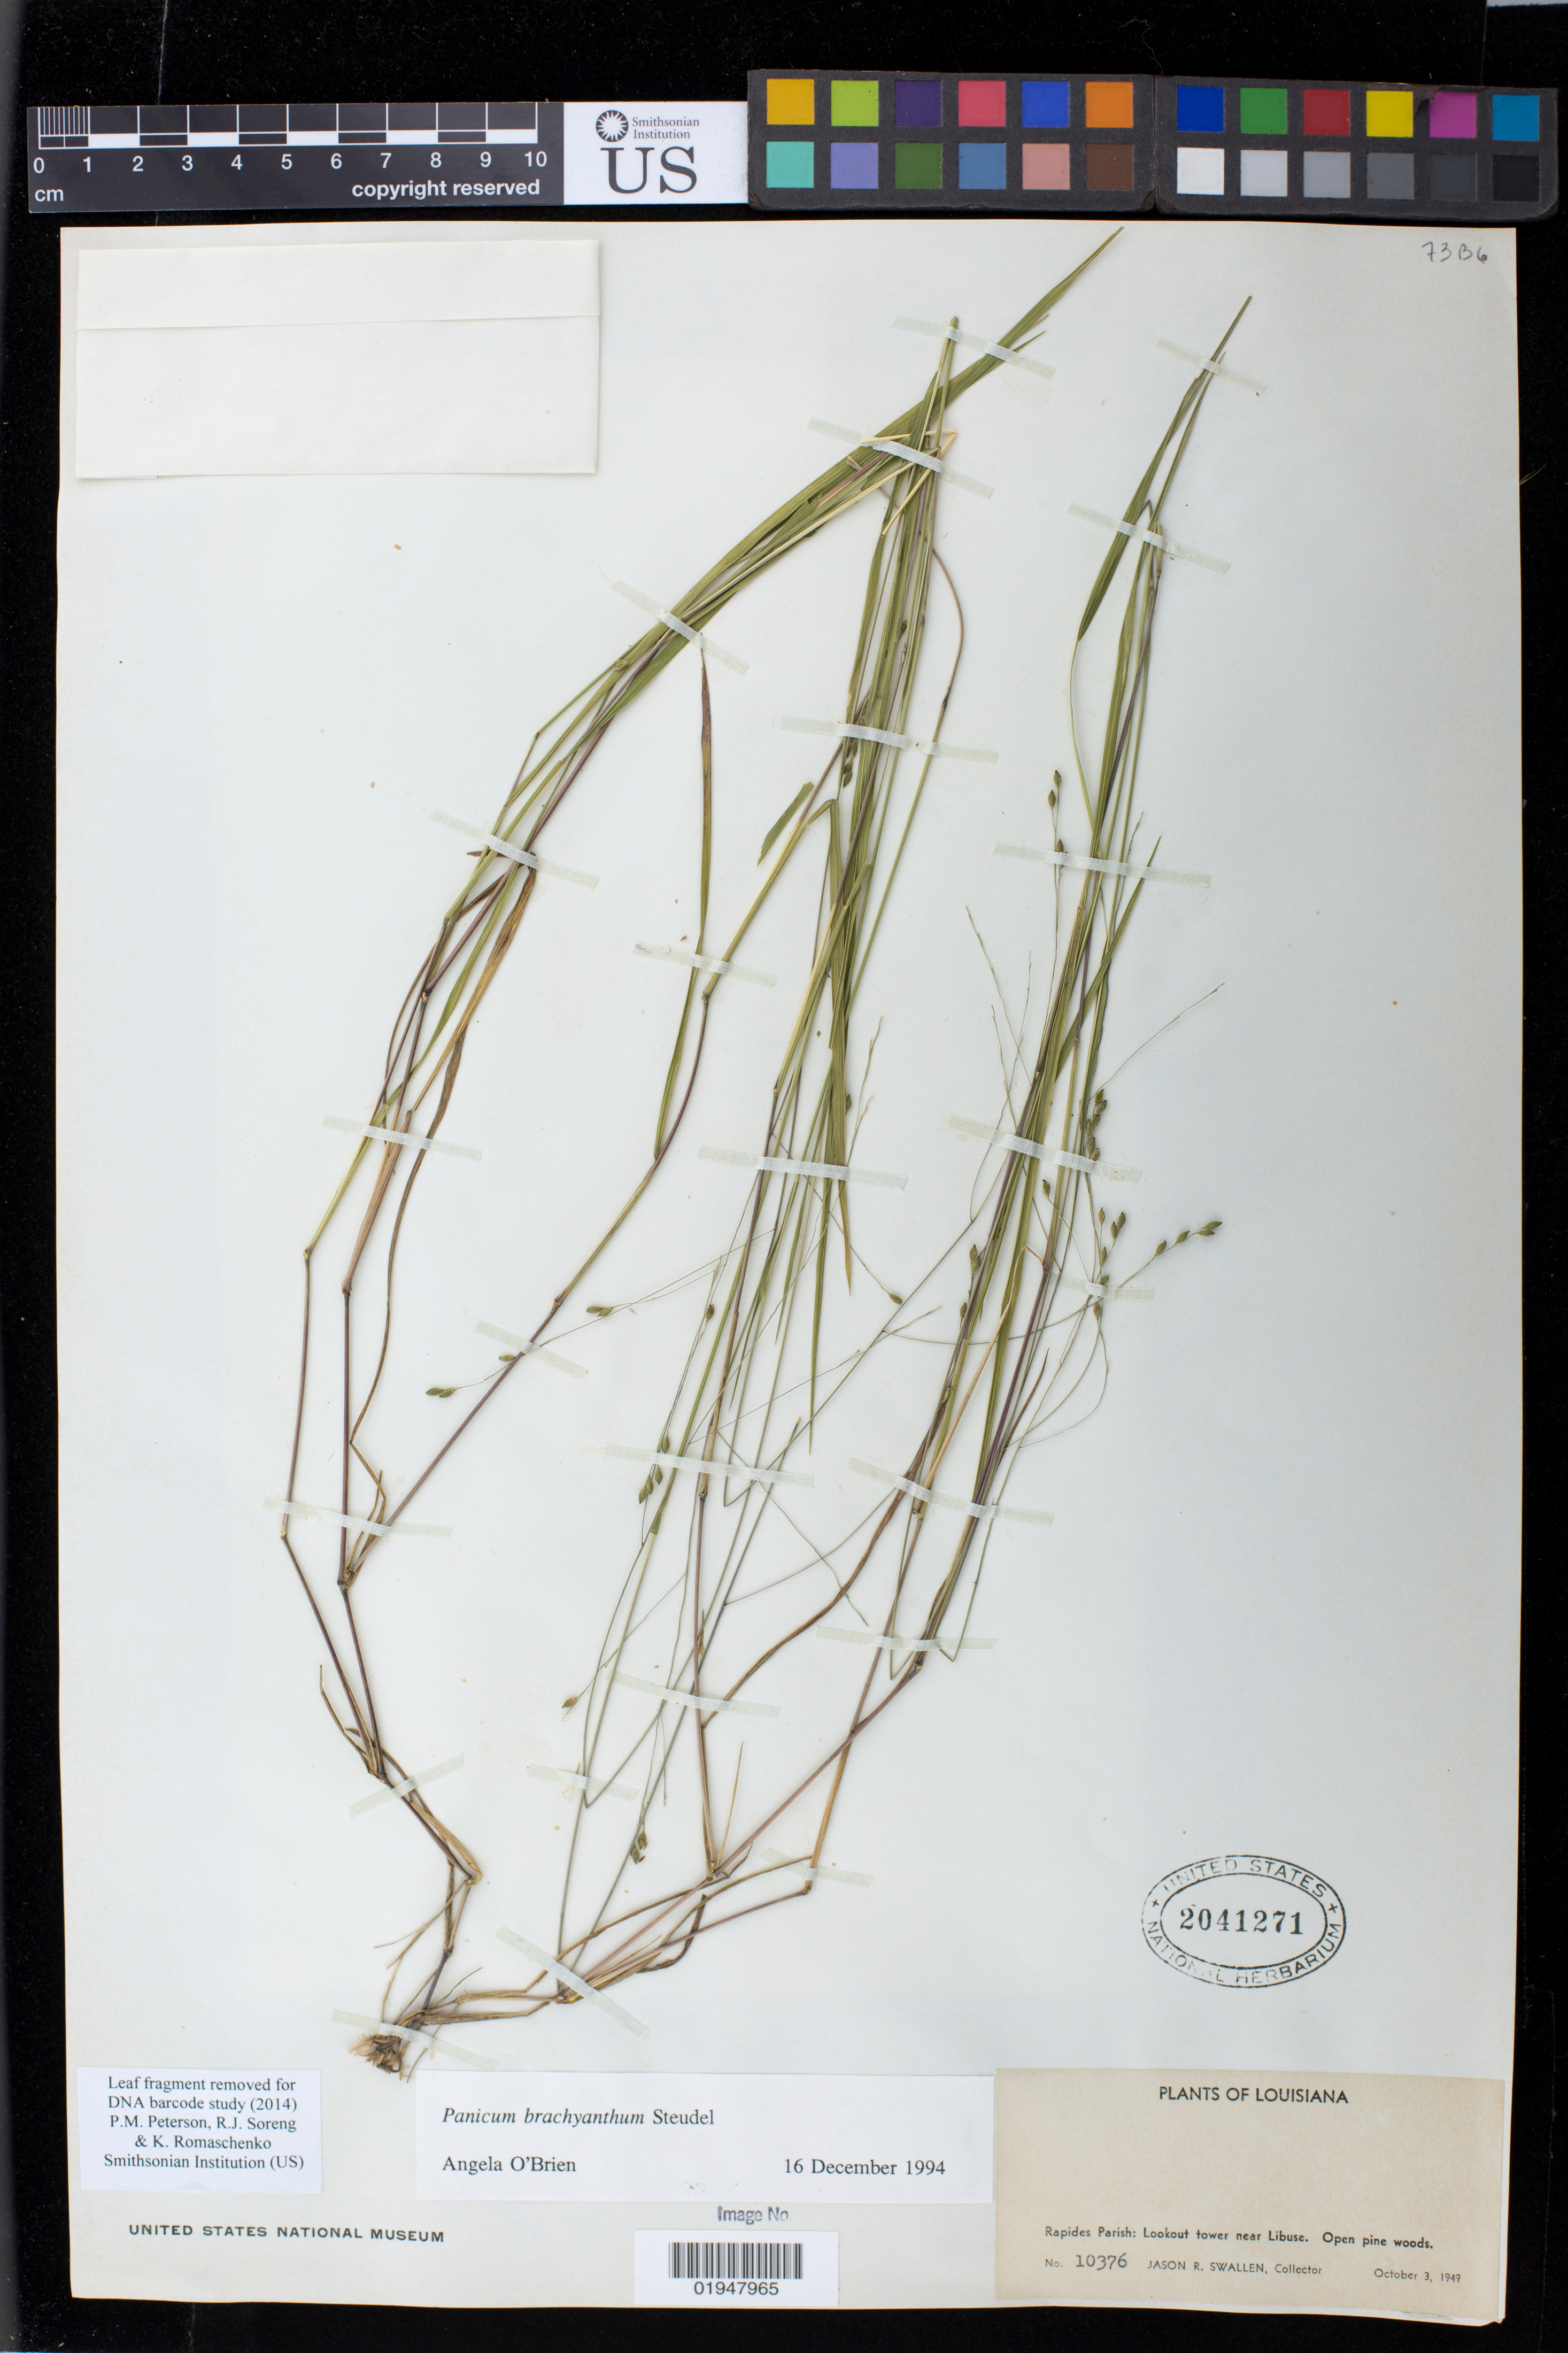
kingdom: Plantae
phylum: Tracheophyta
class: Liliopsida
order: Poales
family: Poaceae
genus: Panicum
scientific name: Panicum brachyanthum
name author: Steud.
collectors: J. R. Swallen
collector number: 10376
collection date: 1949-10-03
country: United States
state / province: Louisiana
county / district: Rapides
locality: Lookout tower near Libuse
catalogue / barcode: US 2041271